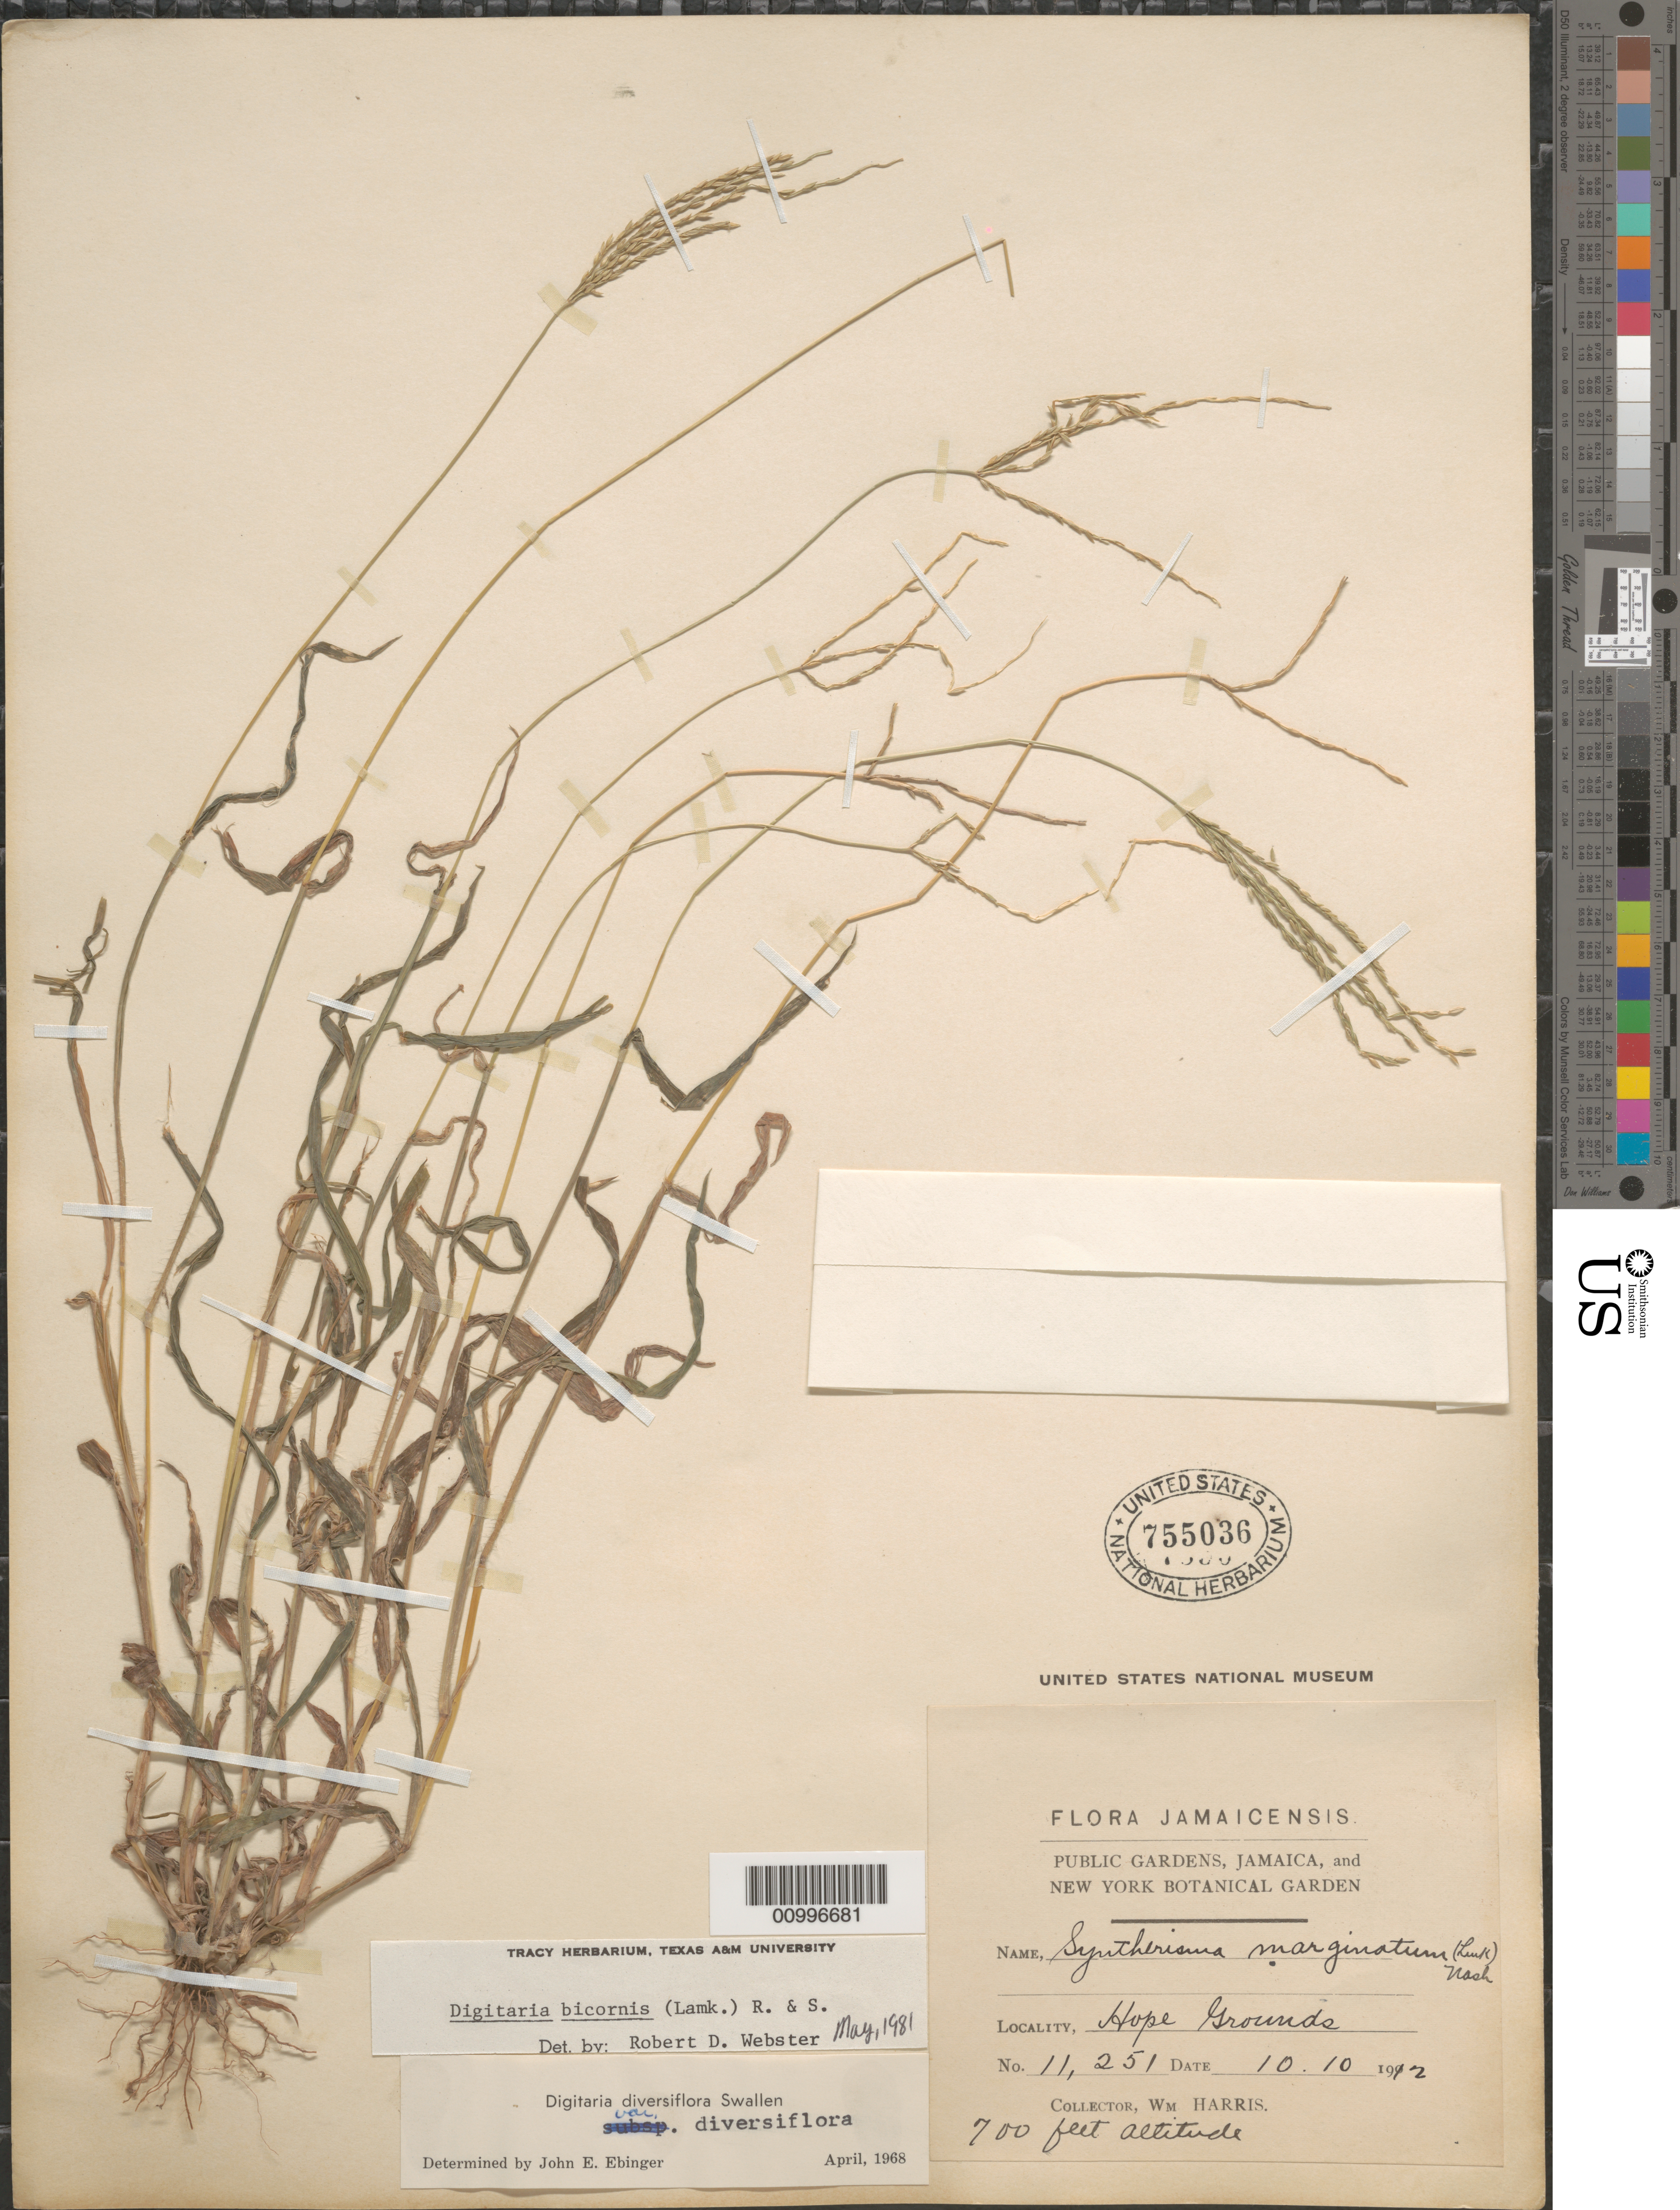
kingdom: Plantae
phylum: Tracheophyta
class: Liliopsida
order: Poales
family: Poaceae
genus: Digitaria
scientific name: Digitaria bicornis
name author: (Lam.) Roem. & Schult.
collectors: W. H. Harris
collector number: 11251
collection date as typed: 10 Oct 1912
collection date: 1912-10-10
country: Jamaica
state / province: Kingston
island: Jamaica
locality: Hope Grounds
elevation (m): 213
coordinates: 0 N, 0 E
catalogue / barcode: US 755036